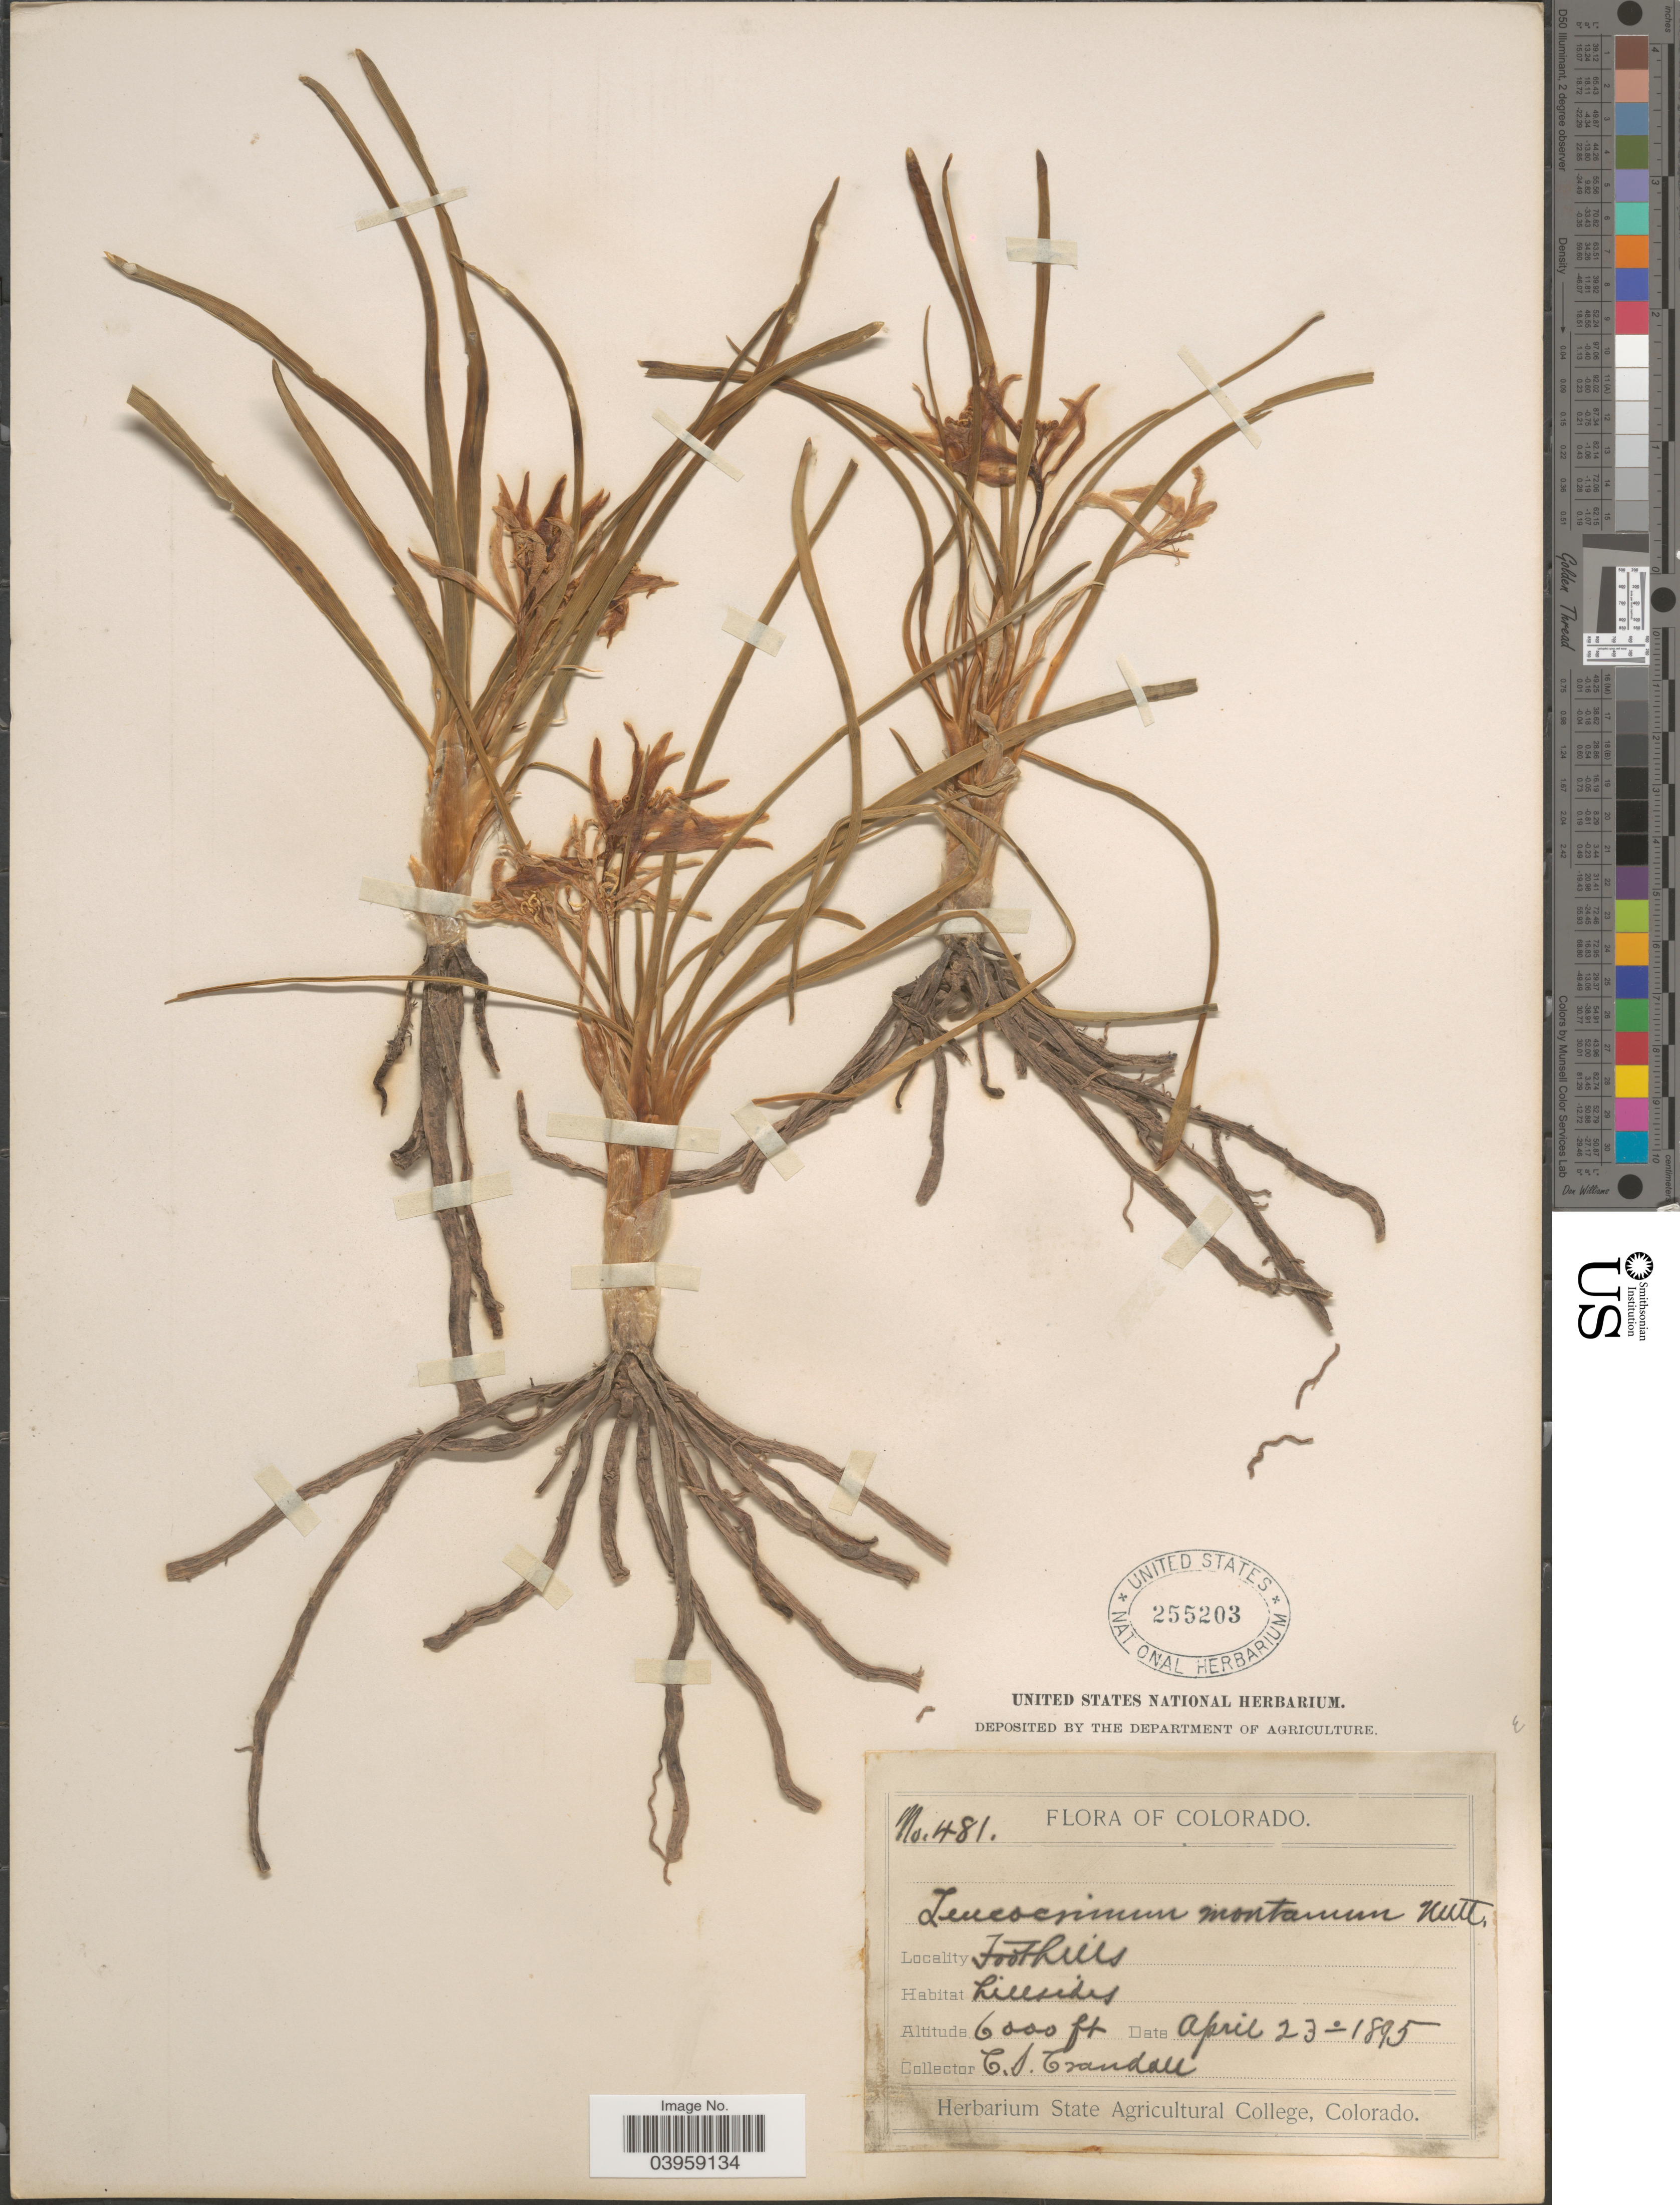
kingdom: Plantae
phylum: Tracheophyta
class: Liliopsida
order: Asparagales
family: Asparagaceae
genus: Leucocrinum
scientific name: Leucocrinum montanum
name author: Nutt.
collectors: C. Crandall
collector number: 481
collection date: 1895-04-23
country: United States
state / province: Colorado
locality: Foothills.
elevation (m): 1829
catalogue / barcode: US 255203